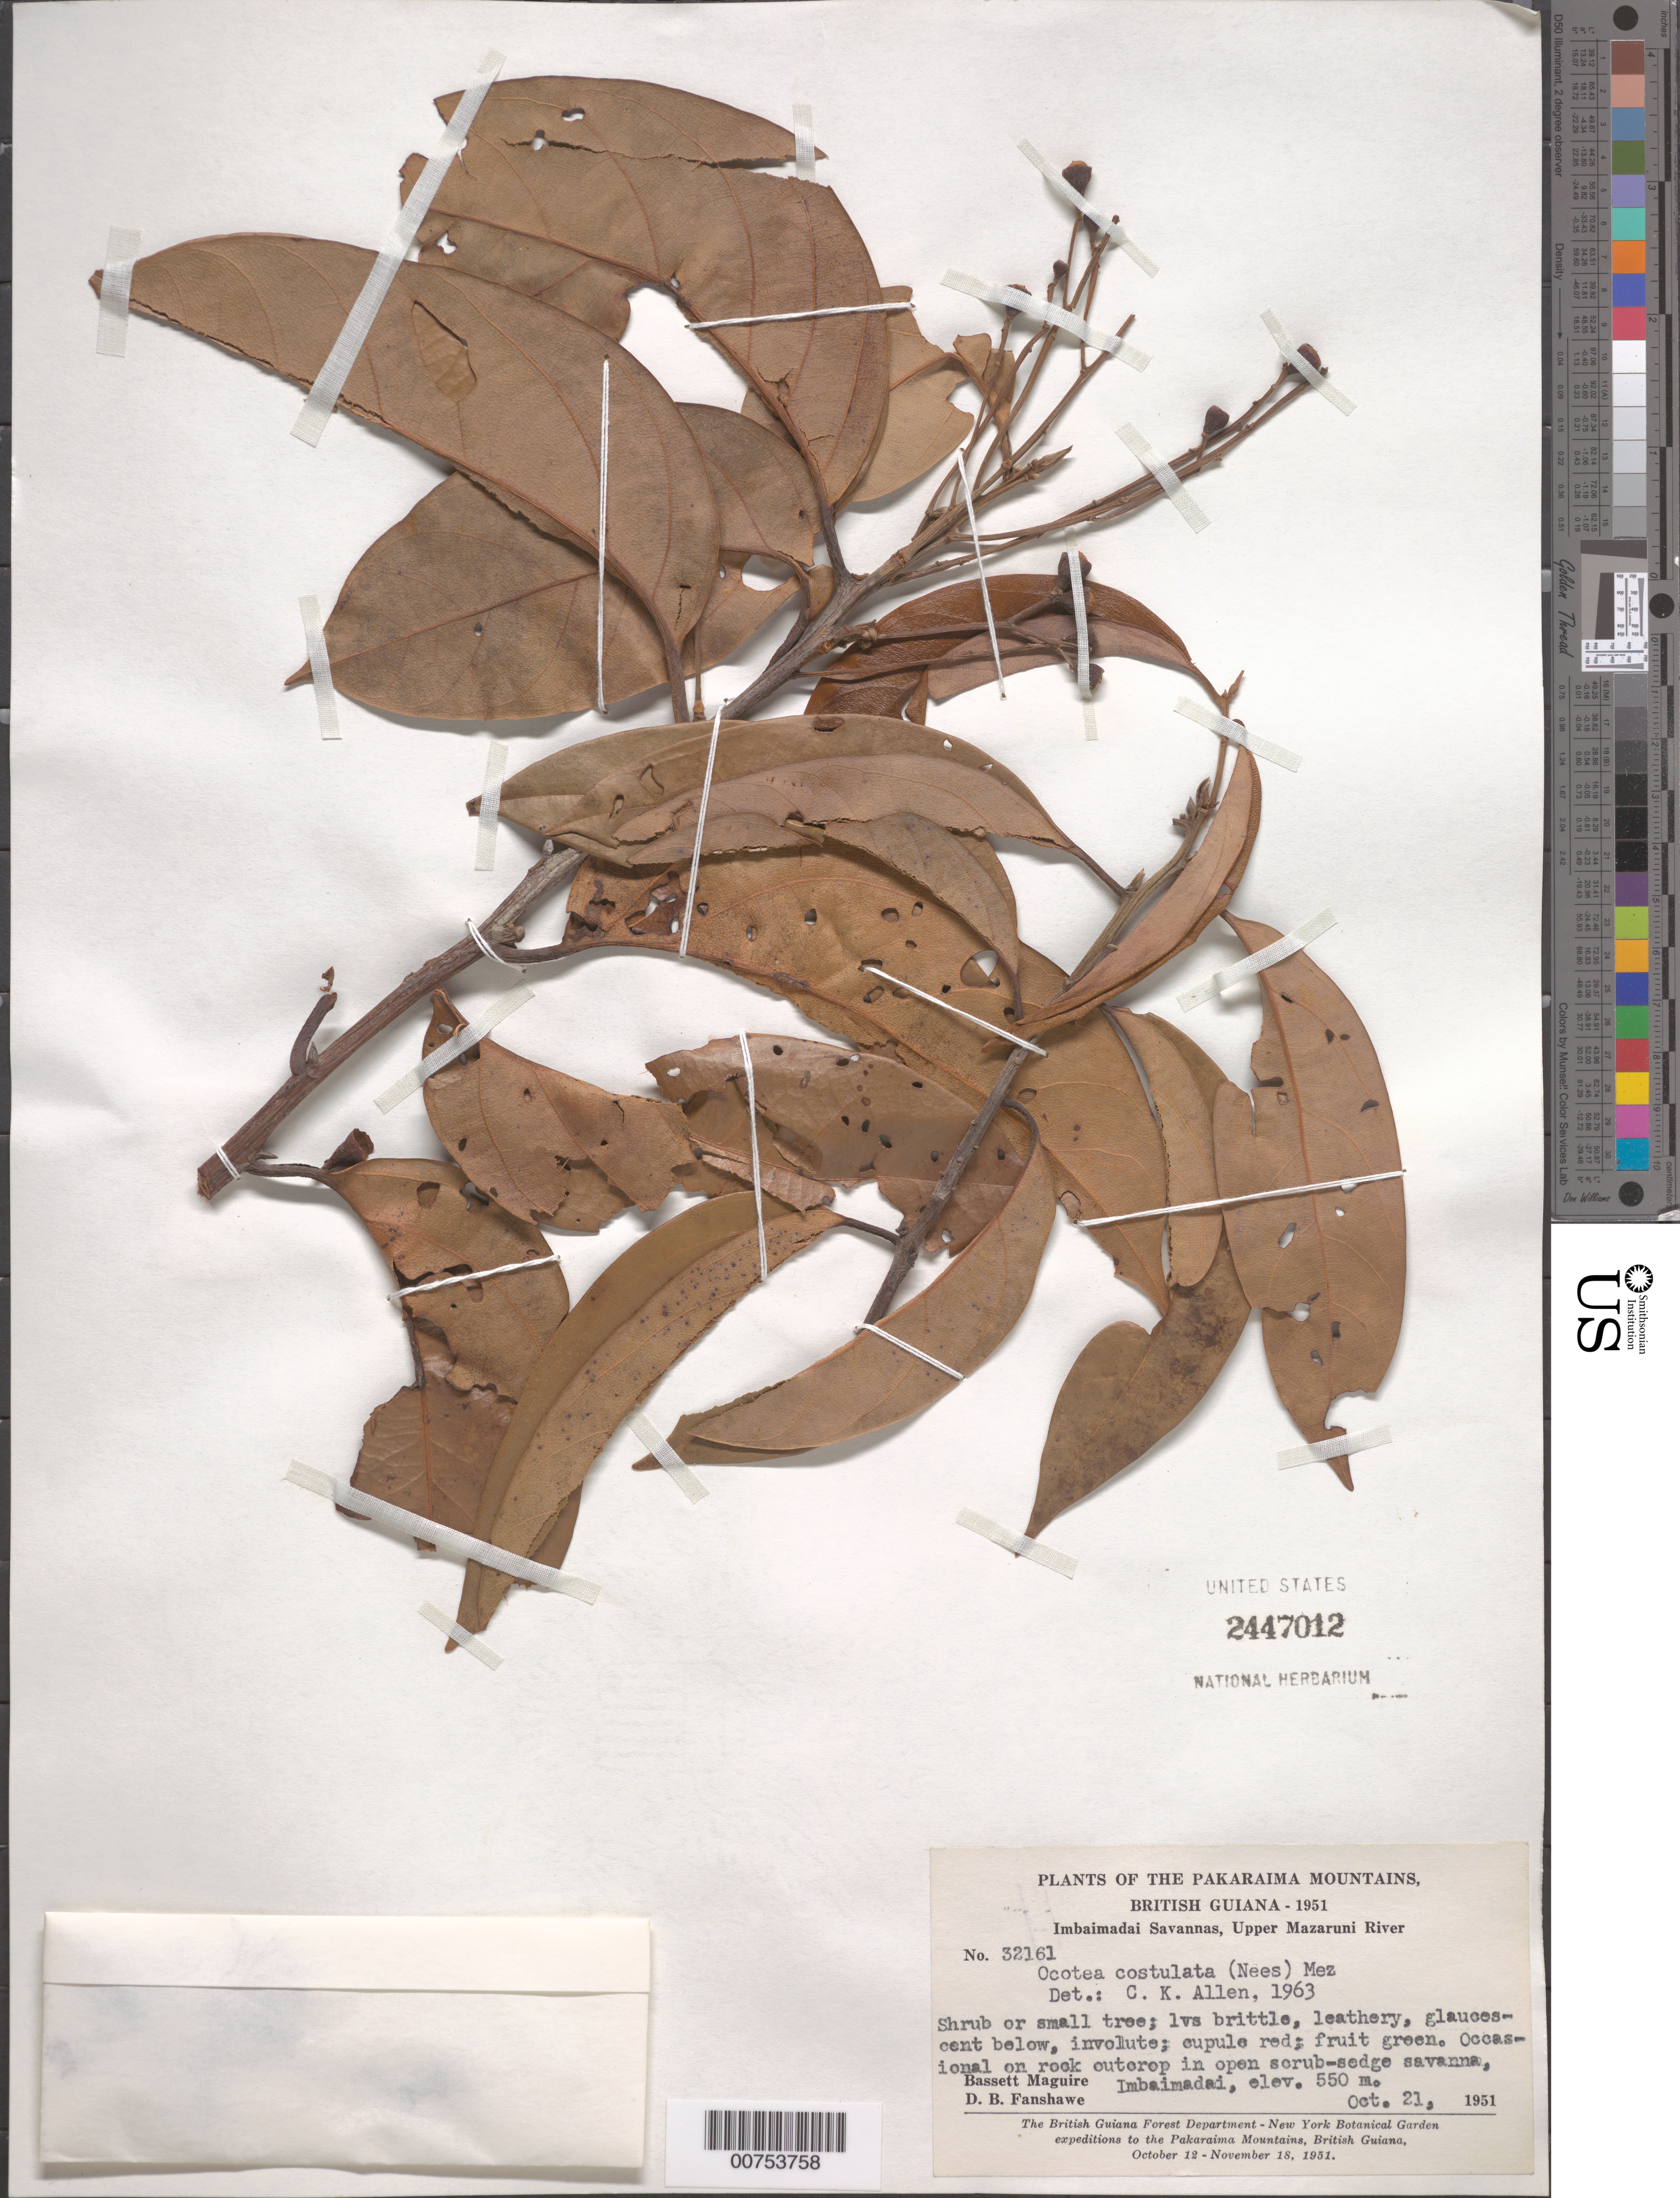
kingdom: Plantae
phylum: Tracheophyta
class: Magnoliopsida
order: Laurales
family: Lauraceae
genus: Ocotea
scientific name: Ocotea costulata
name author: (Nees) Mez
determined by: Allen, C. K.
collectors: B. Maguire & D. B. Fanshawe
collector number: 32161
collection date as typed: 21-Oct-51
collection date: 1951-10-21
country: Guyana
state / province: Cuyuni-Mazaruni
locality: Imbaimadai Savannas, upper Mazaruni River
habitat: Rock outcrop in open scrub-sedge savanna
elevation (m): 550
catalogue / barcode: US 2447012